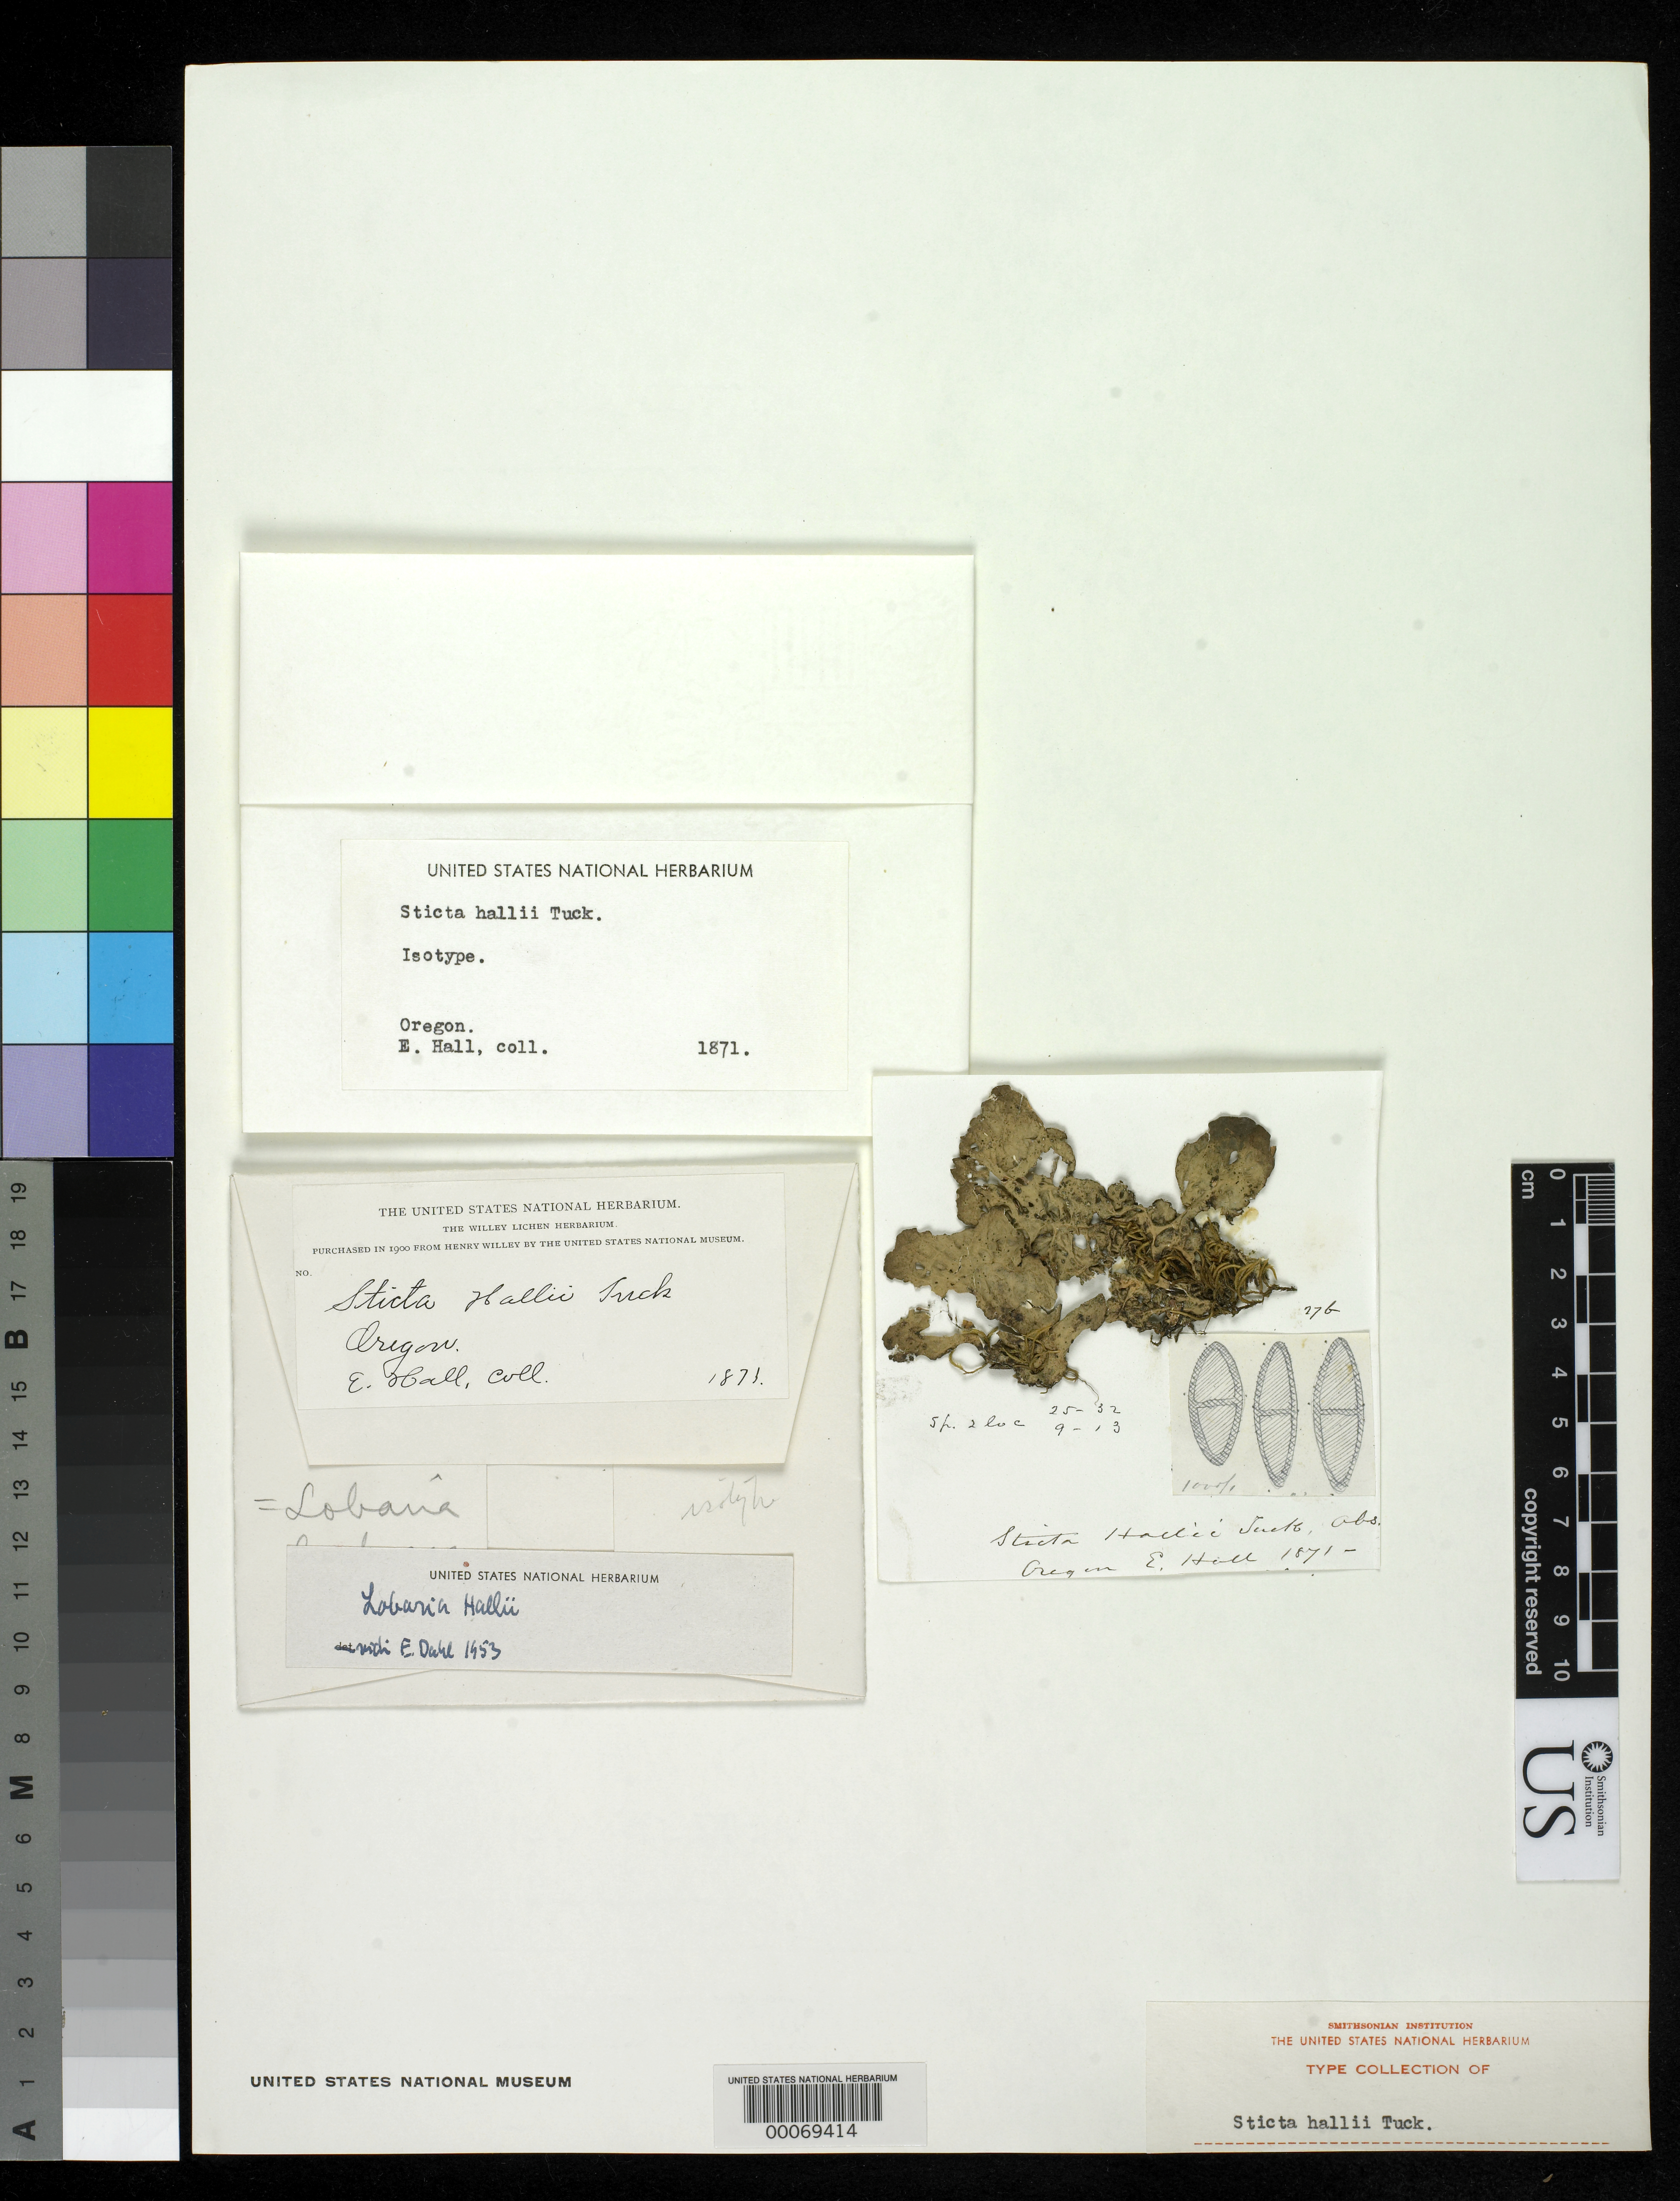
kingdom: Fungi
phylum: Ascomycota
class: Lecanoromycetes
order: Peltigerales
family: Lobariaceae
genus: Sticta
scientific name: Sticta hallii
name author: Tuck.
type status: Isotype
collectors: E. Hall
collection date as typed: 1871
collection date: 1871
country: United States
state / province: Oregon